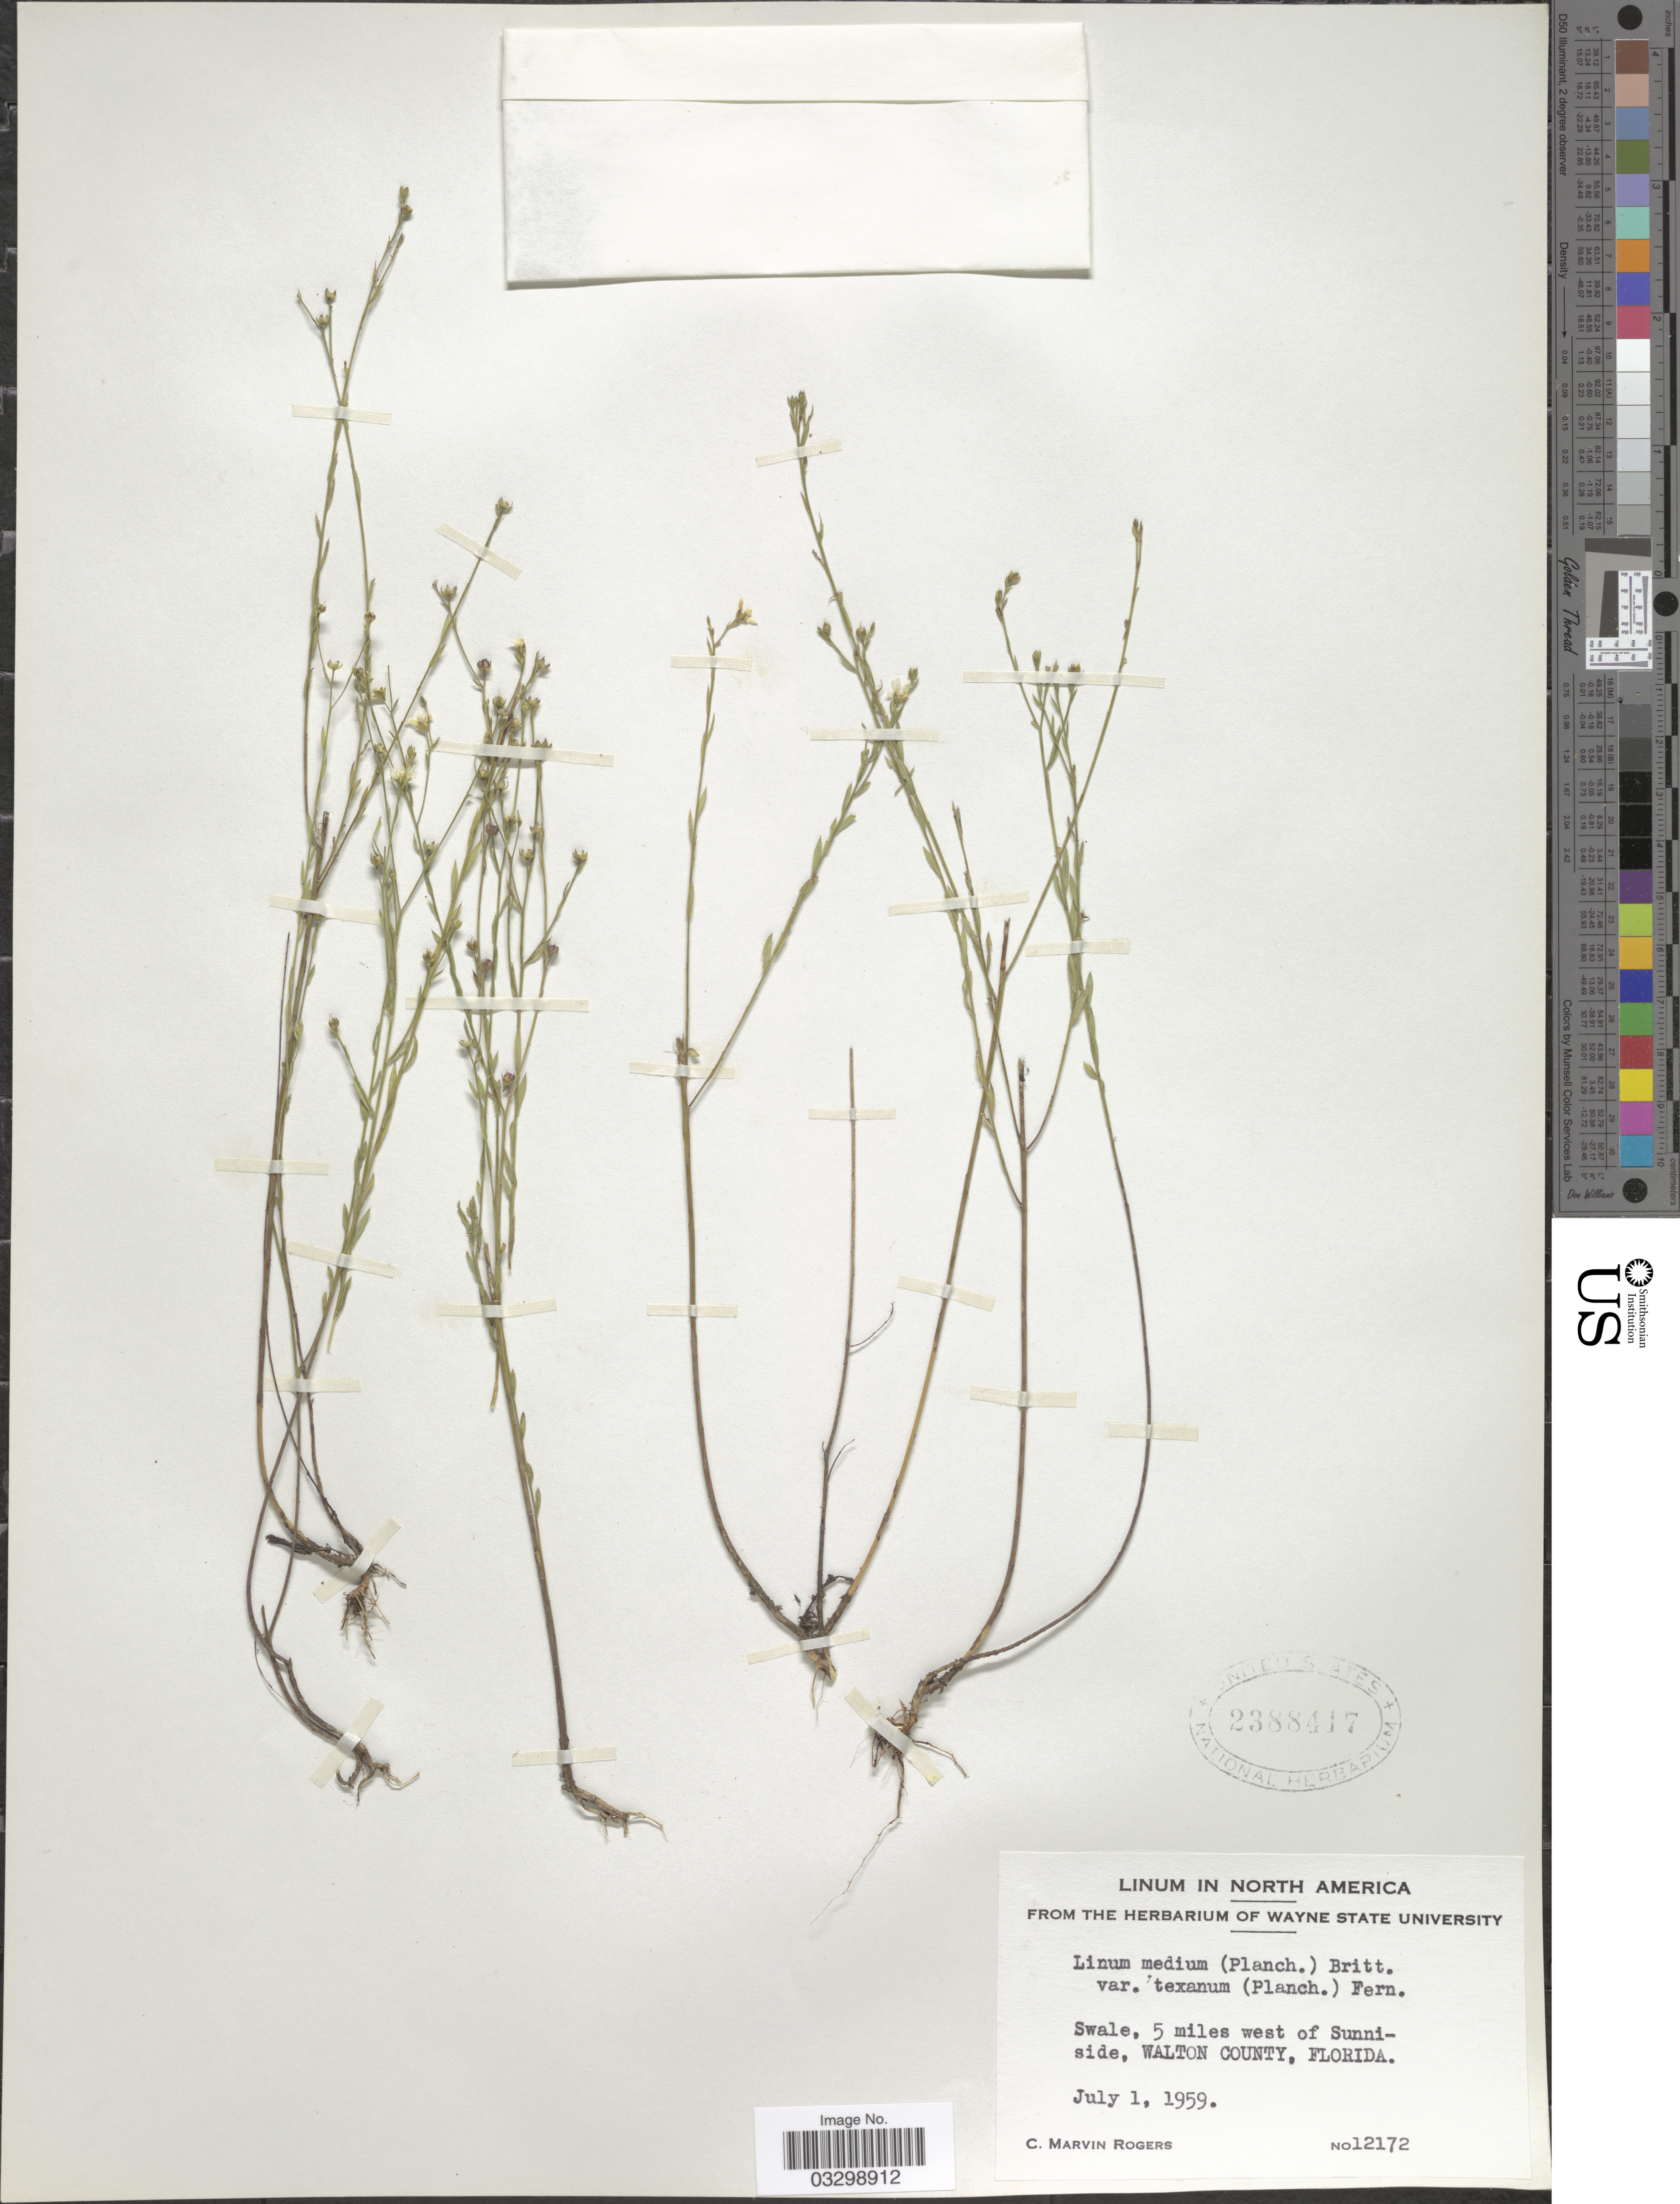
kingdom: Plantae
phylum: Tracheophyta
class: Magnoliopsida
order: Malpighiales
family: Linaceae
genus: Linum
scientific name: Linum medium var. texanum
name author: (Planch.) Fernald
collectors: C. M. Rogers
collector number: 12172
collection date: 1959-07-01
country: United States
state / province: Florida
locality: Swale, 5 miles west of Sunniside, Walton County.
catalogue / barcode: US 2388417